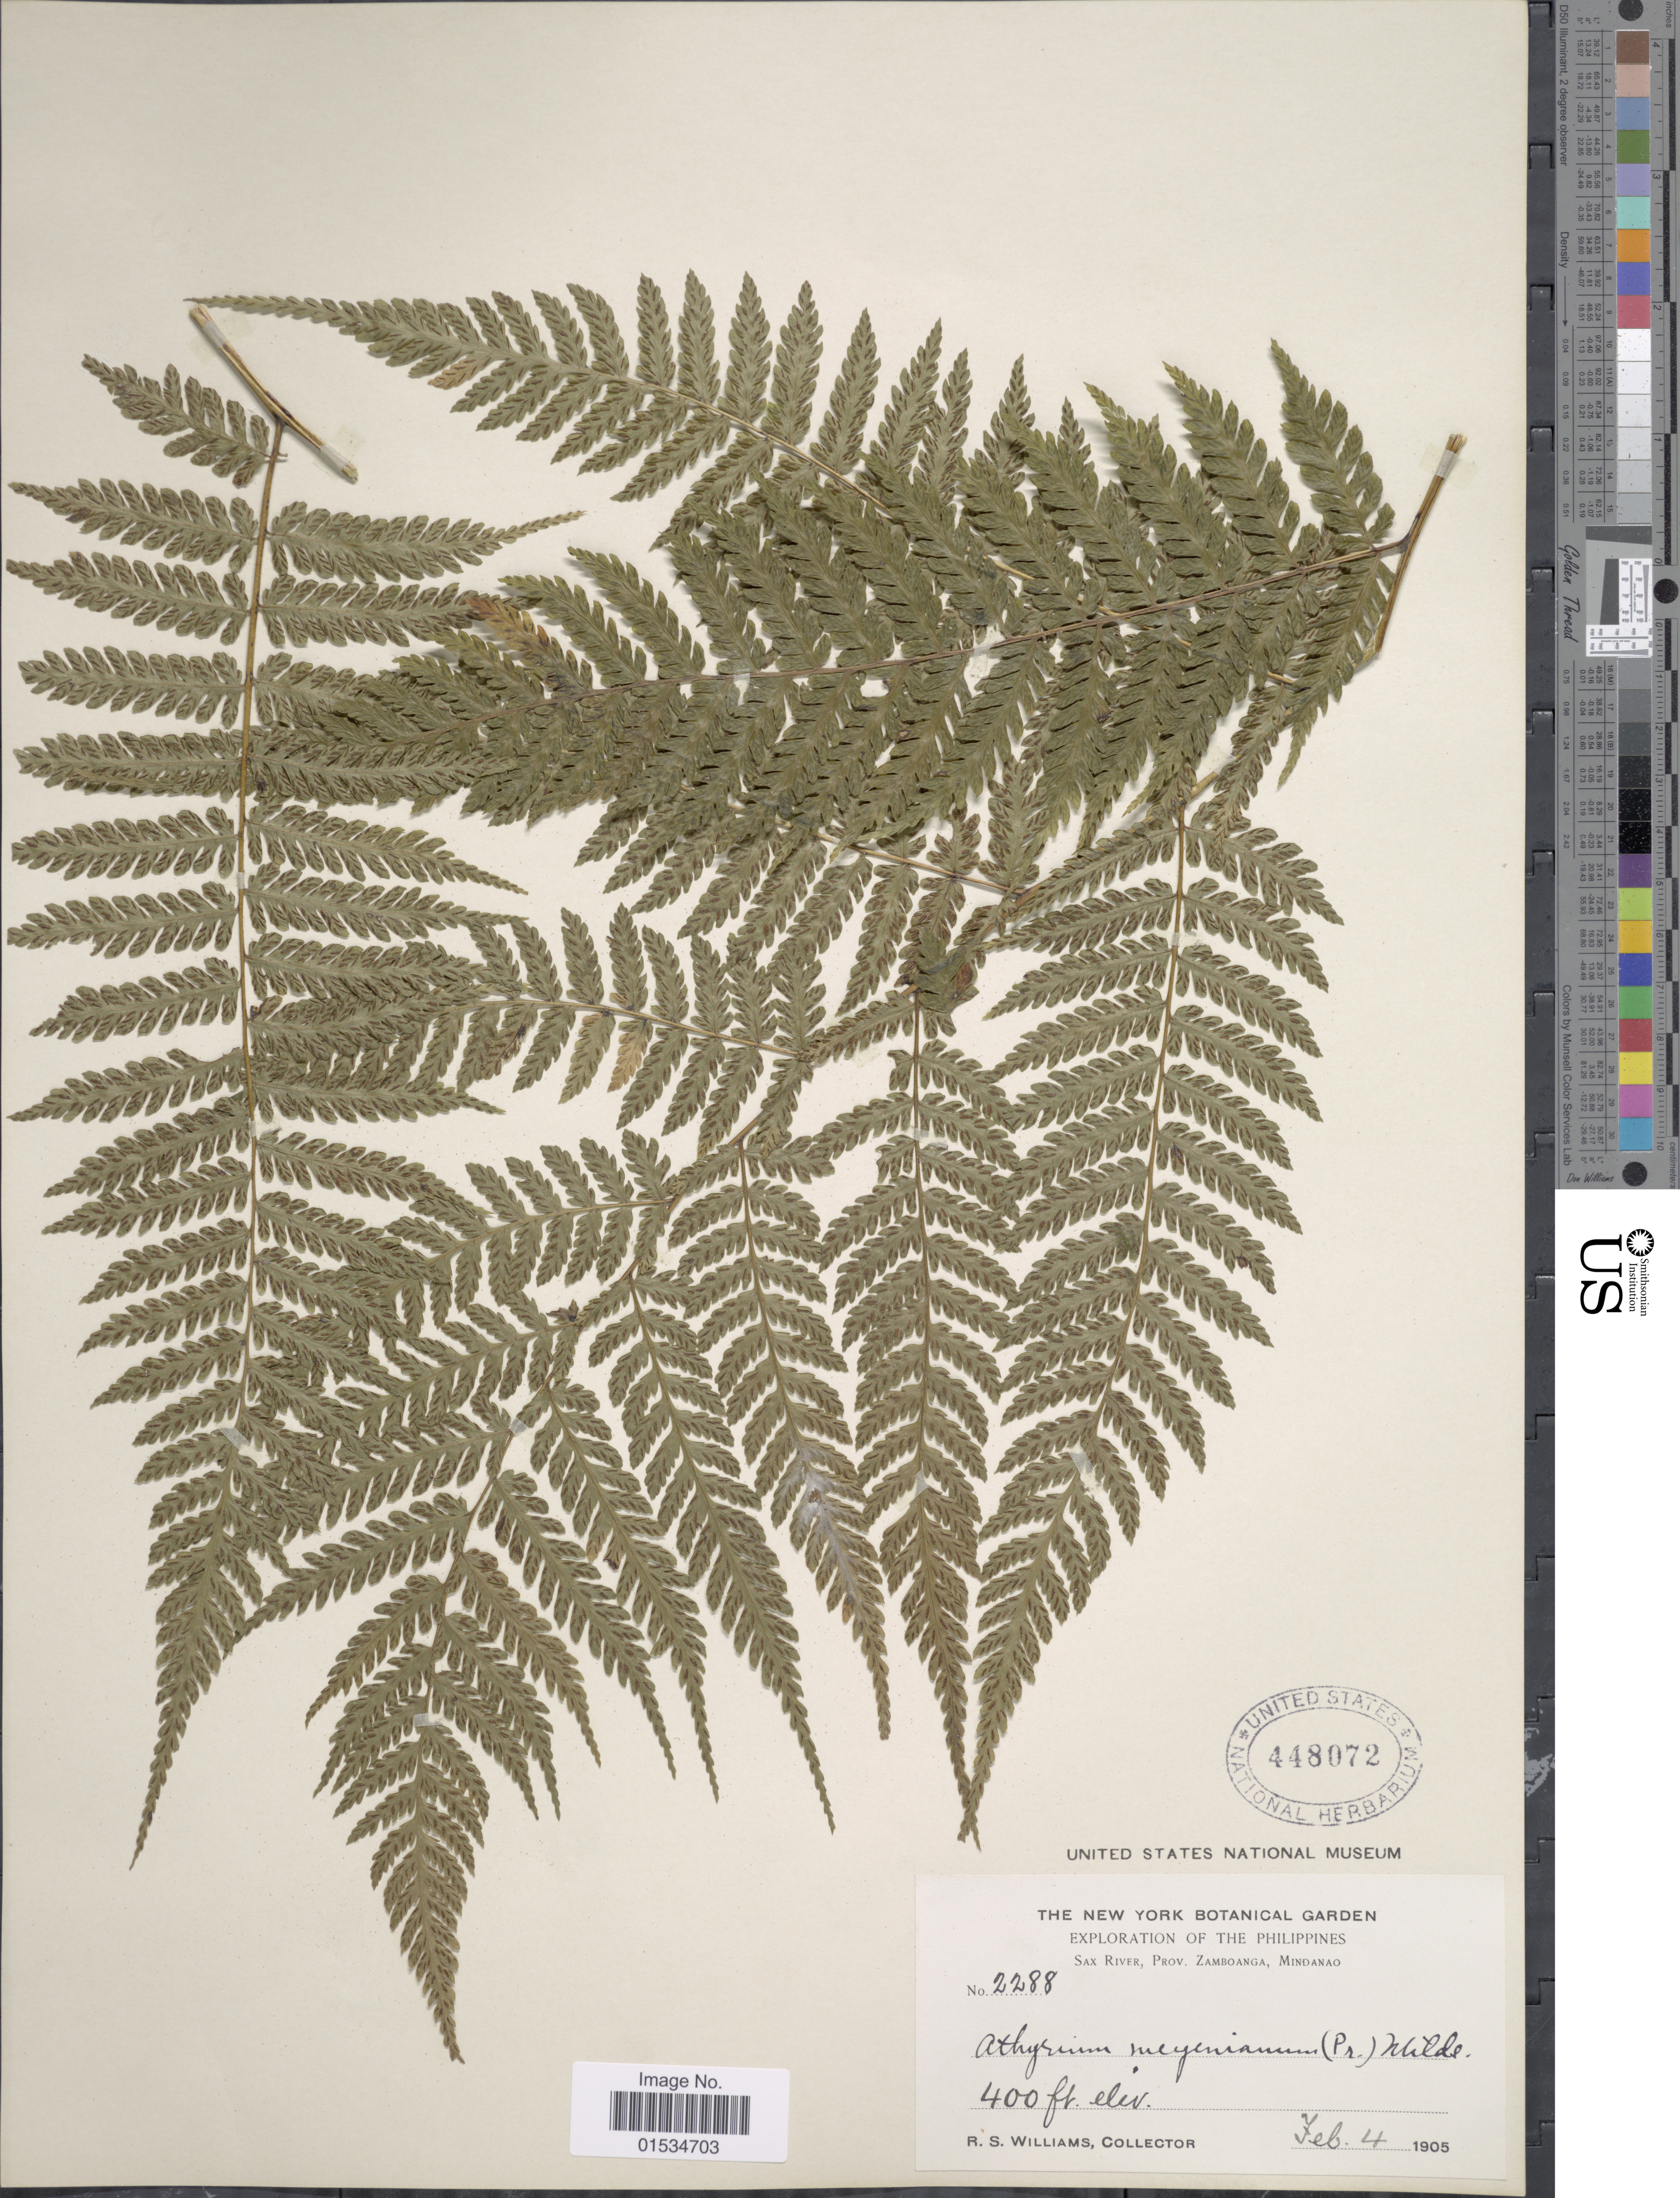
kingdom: Plantae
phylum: Tracheophyta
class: Polypodiopsida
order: Polypodiales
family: Athyriaceae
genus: Diplazium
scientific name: Diplazium caudatum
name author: J. Sm. ex C. Chr.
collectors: R. S. Williams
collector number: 2288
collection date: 1905-02-04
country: Philippines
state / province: Zamboanga Peninsula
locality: Sax River, Prov. Zamboanga, Mindanao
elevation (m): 122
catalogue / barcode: US 448072